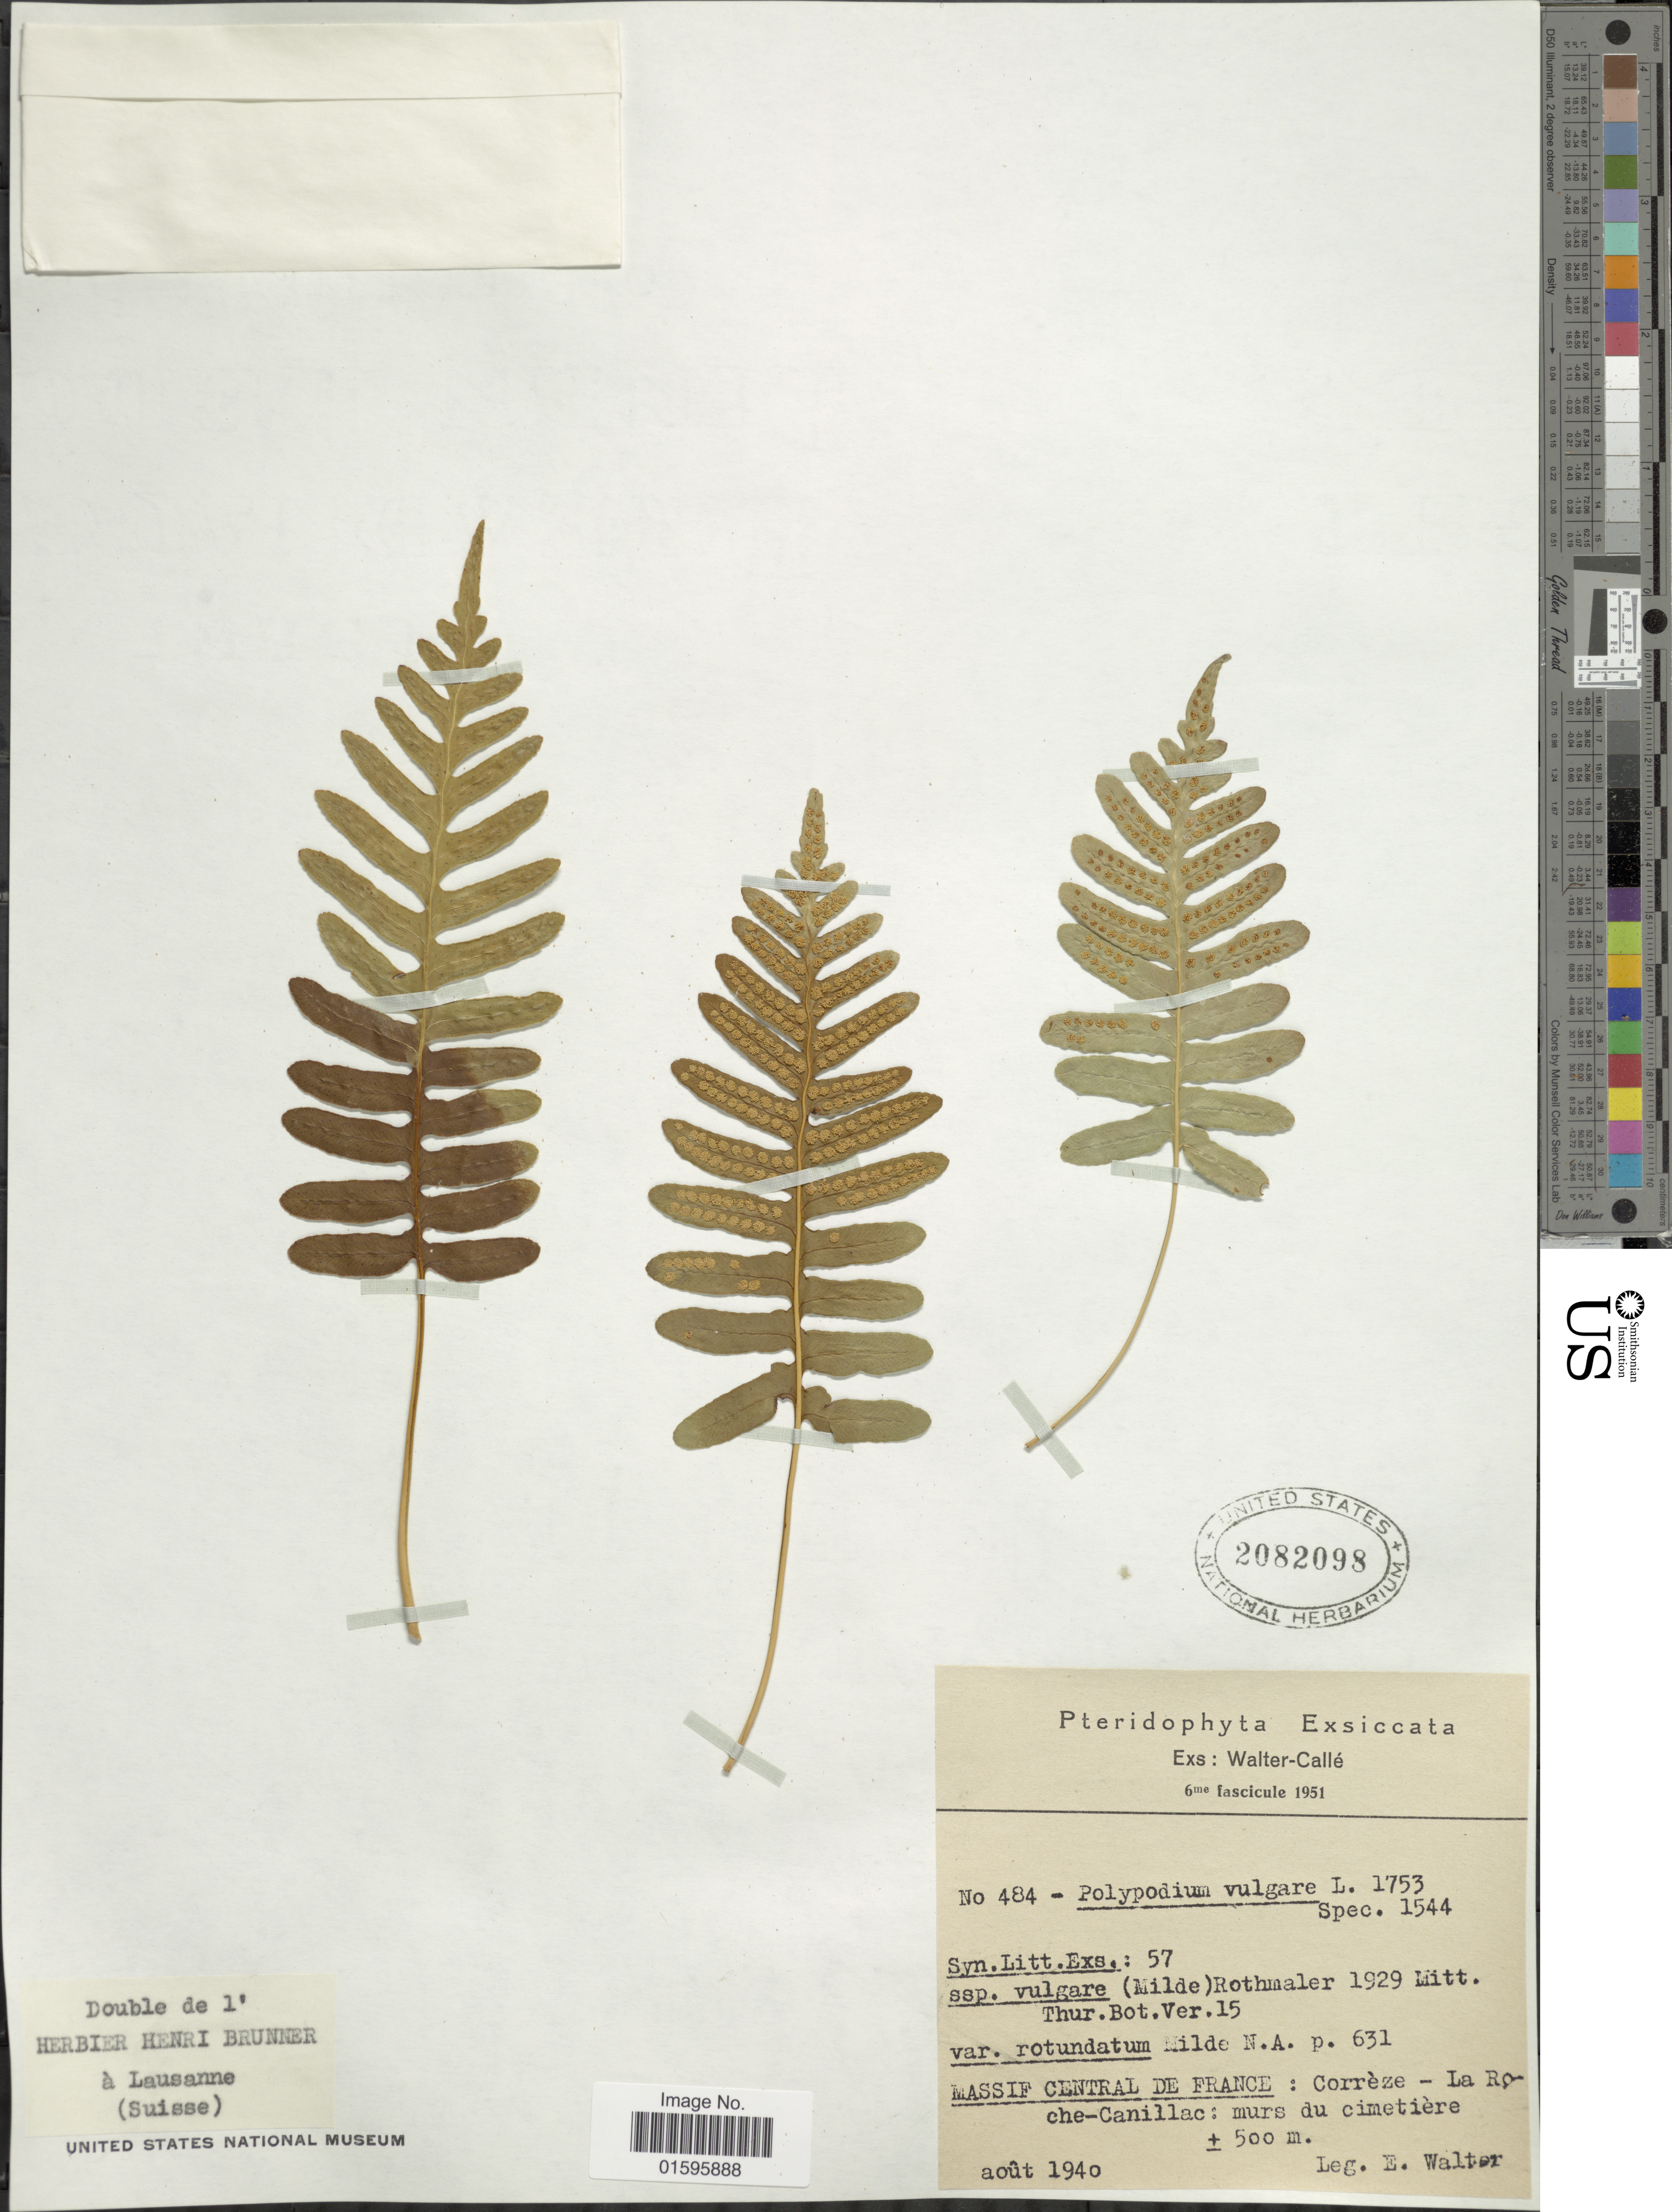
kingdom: Plantae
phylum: Tracheophyta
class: Polypodiopsida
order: Polypodiales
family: Polypodiaceae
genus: Polypodium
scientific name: Polypodium vulgare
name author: L.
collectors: E. Walter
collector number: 484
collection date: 1940-08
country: France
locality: Massif Central de France: Correze, La Roche-Canillac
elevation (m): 500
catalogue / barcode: US 2082098